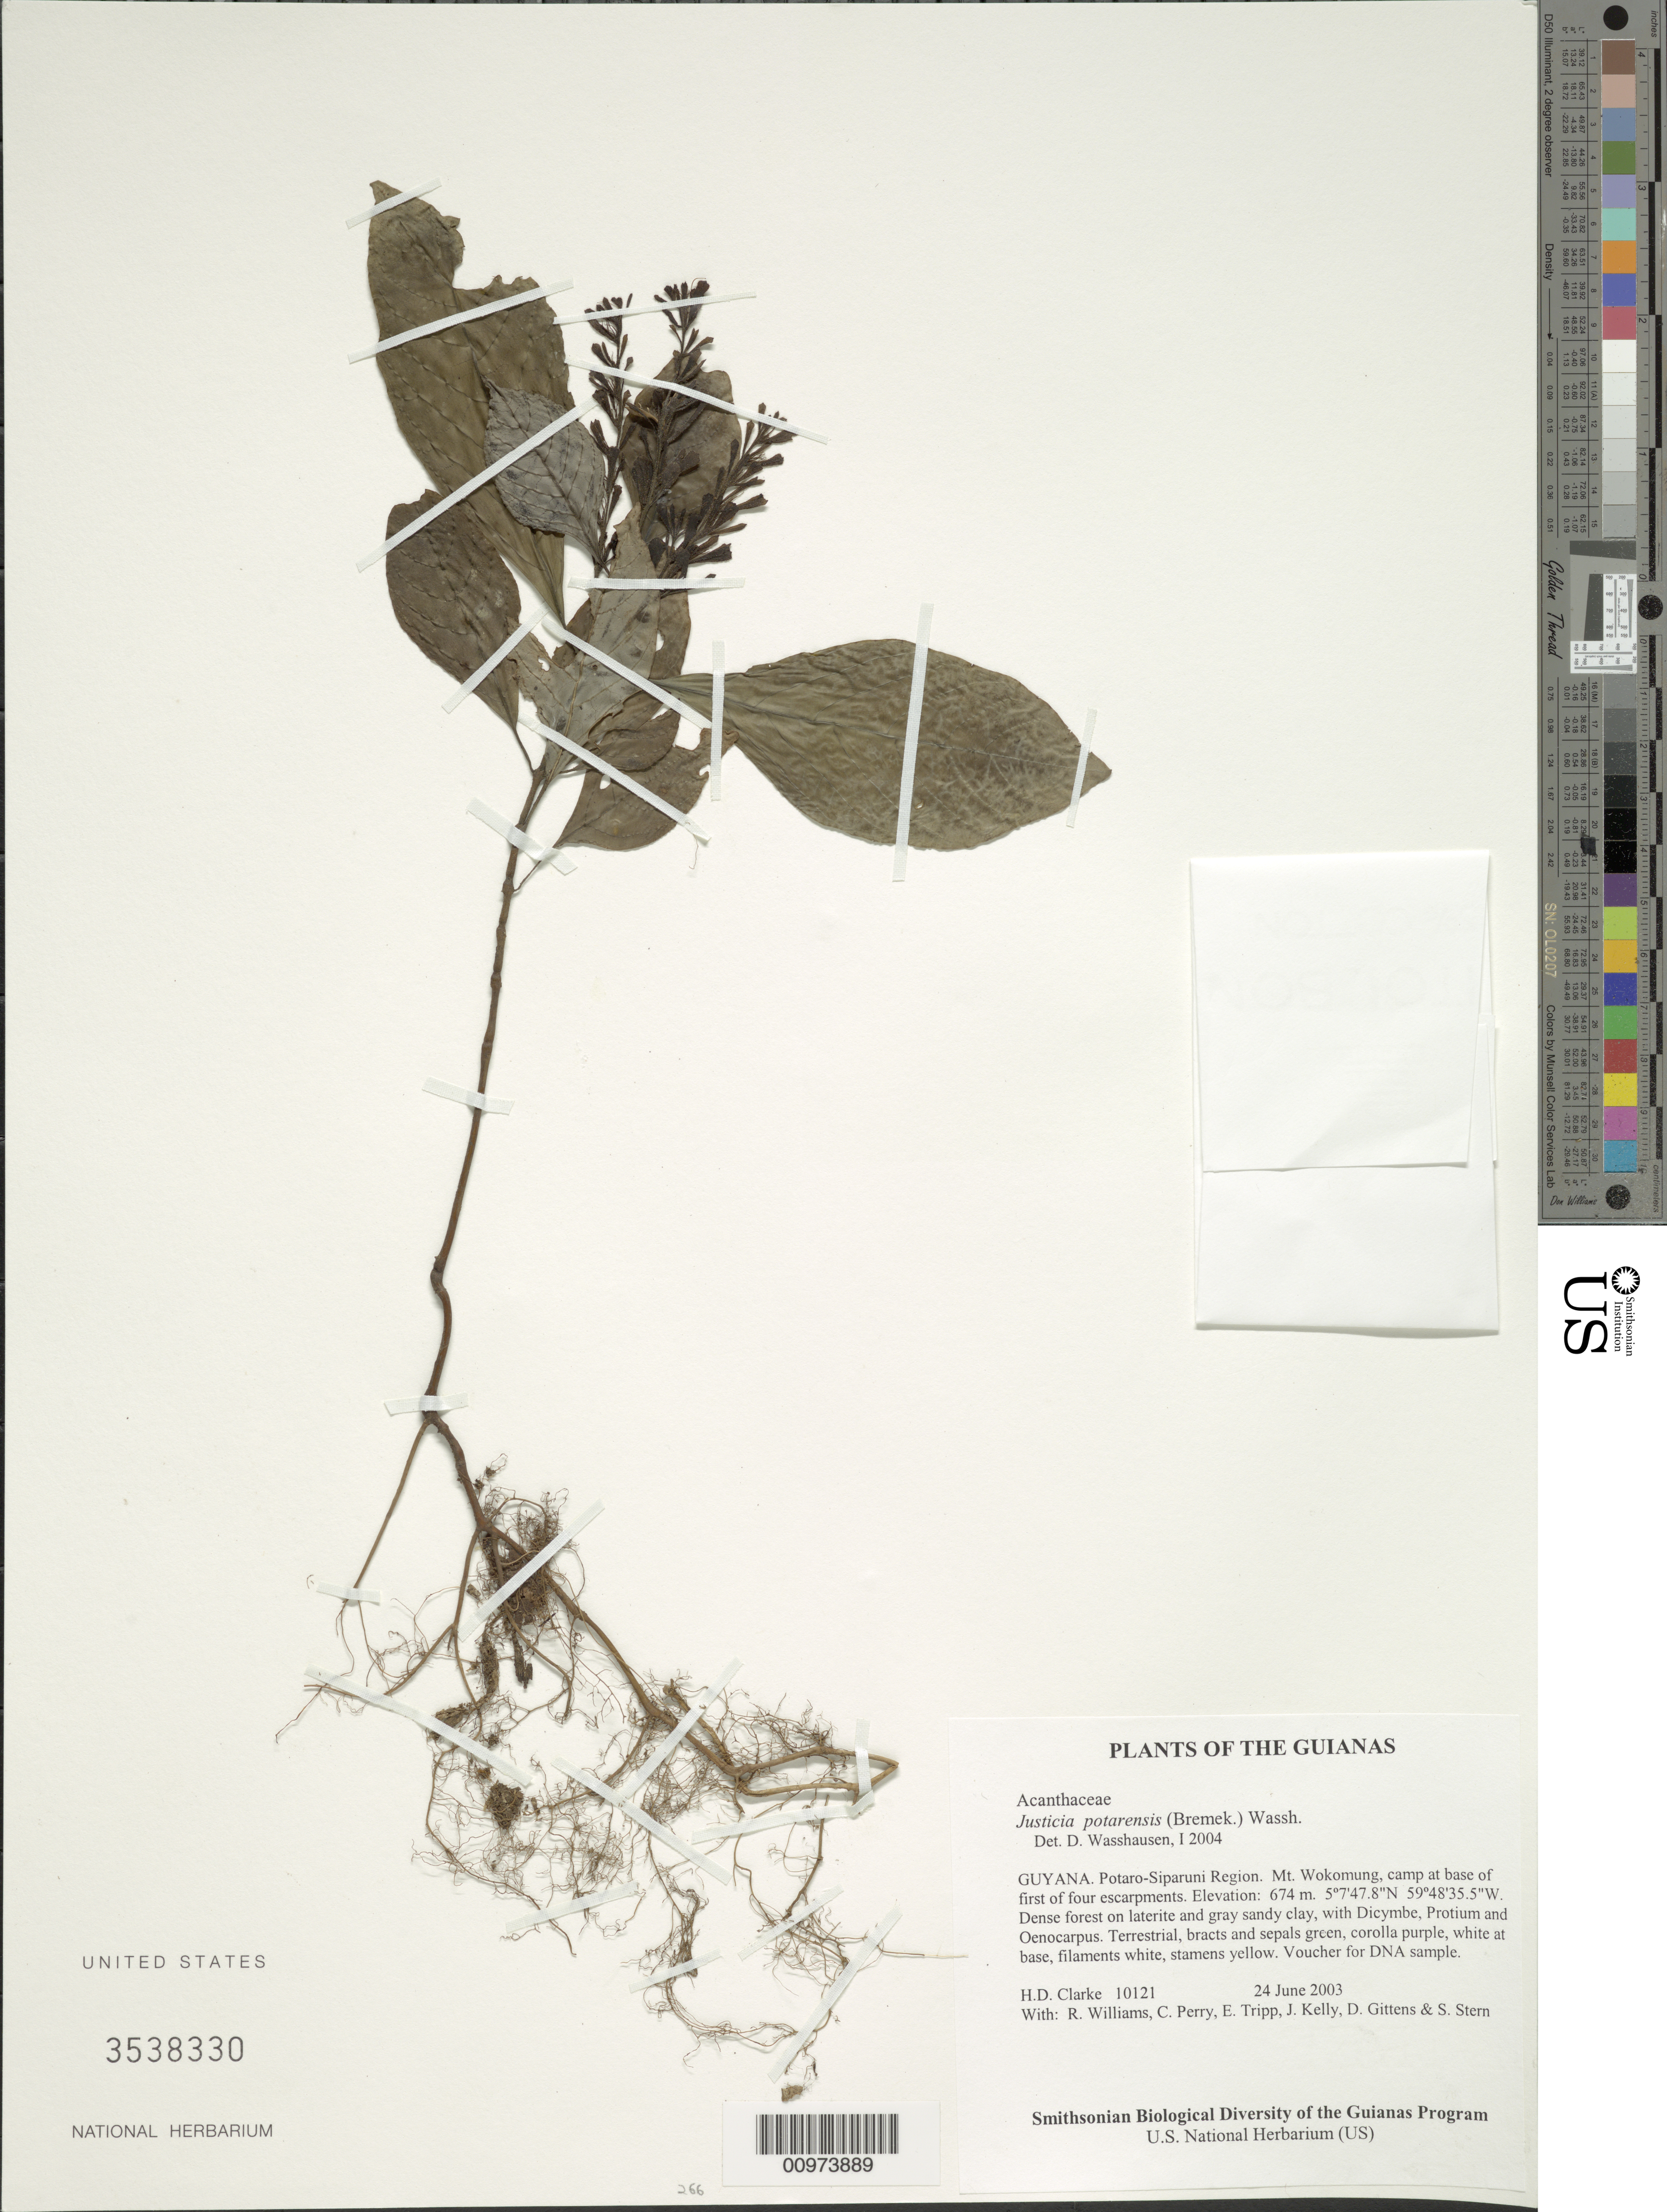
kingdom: Plantae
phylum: Tracheophyta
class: Magnoliopsida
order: Lamiales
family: Acanthaceae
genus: Justicia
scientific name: Justicia potarensis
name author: (Bremek.) Wassh.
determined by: Wasshausen, Dieter C., (BOT), Smithsonian Institution - National Museum of Natural History (UNITED STATES)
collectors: H. D. Clarke, R. Williams, C. Perry, E. Tripp, J. Kelly, D. Gittens & S. R. Stern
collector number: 10121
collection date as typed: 24 June 2003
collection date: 2003-06-24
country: Guyana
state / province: Potaro-Siparuni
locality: Mt. Wokomung, camp at base of first of four escarpments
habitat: Dense forest on laterite and gray sandy clay, with Dicymbe, Protium and Oenocarpus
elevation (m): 674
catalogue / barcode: US 3538330